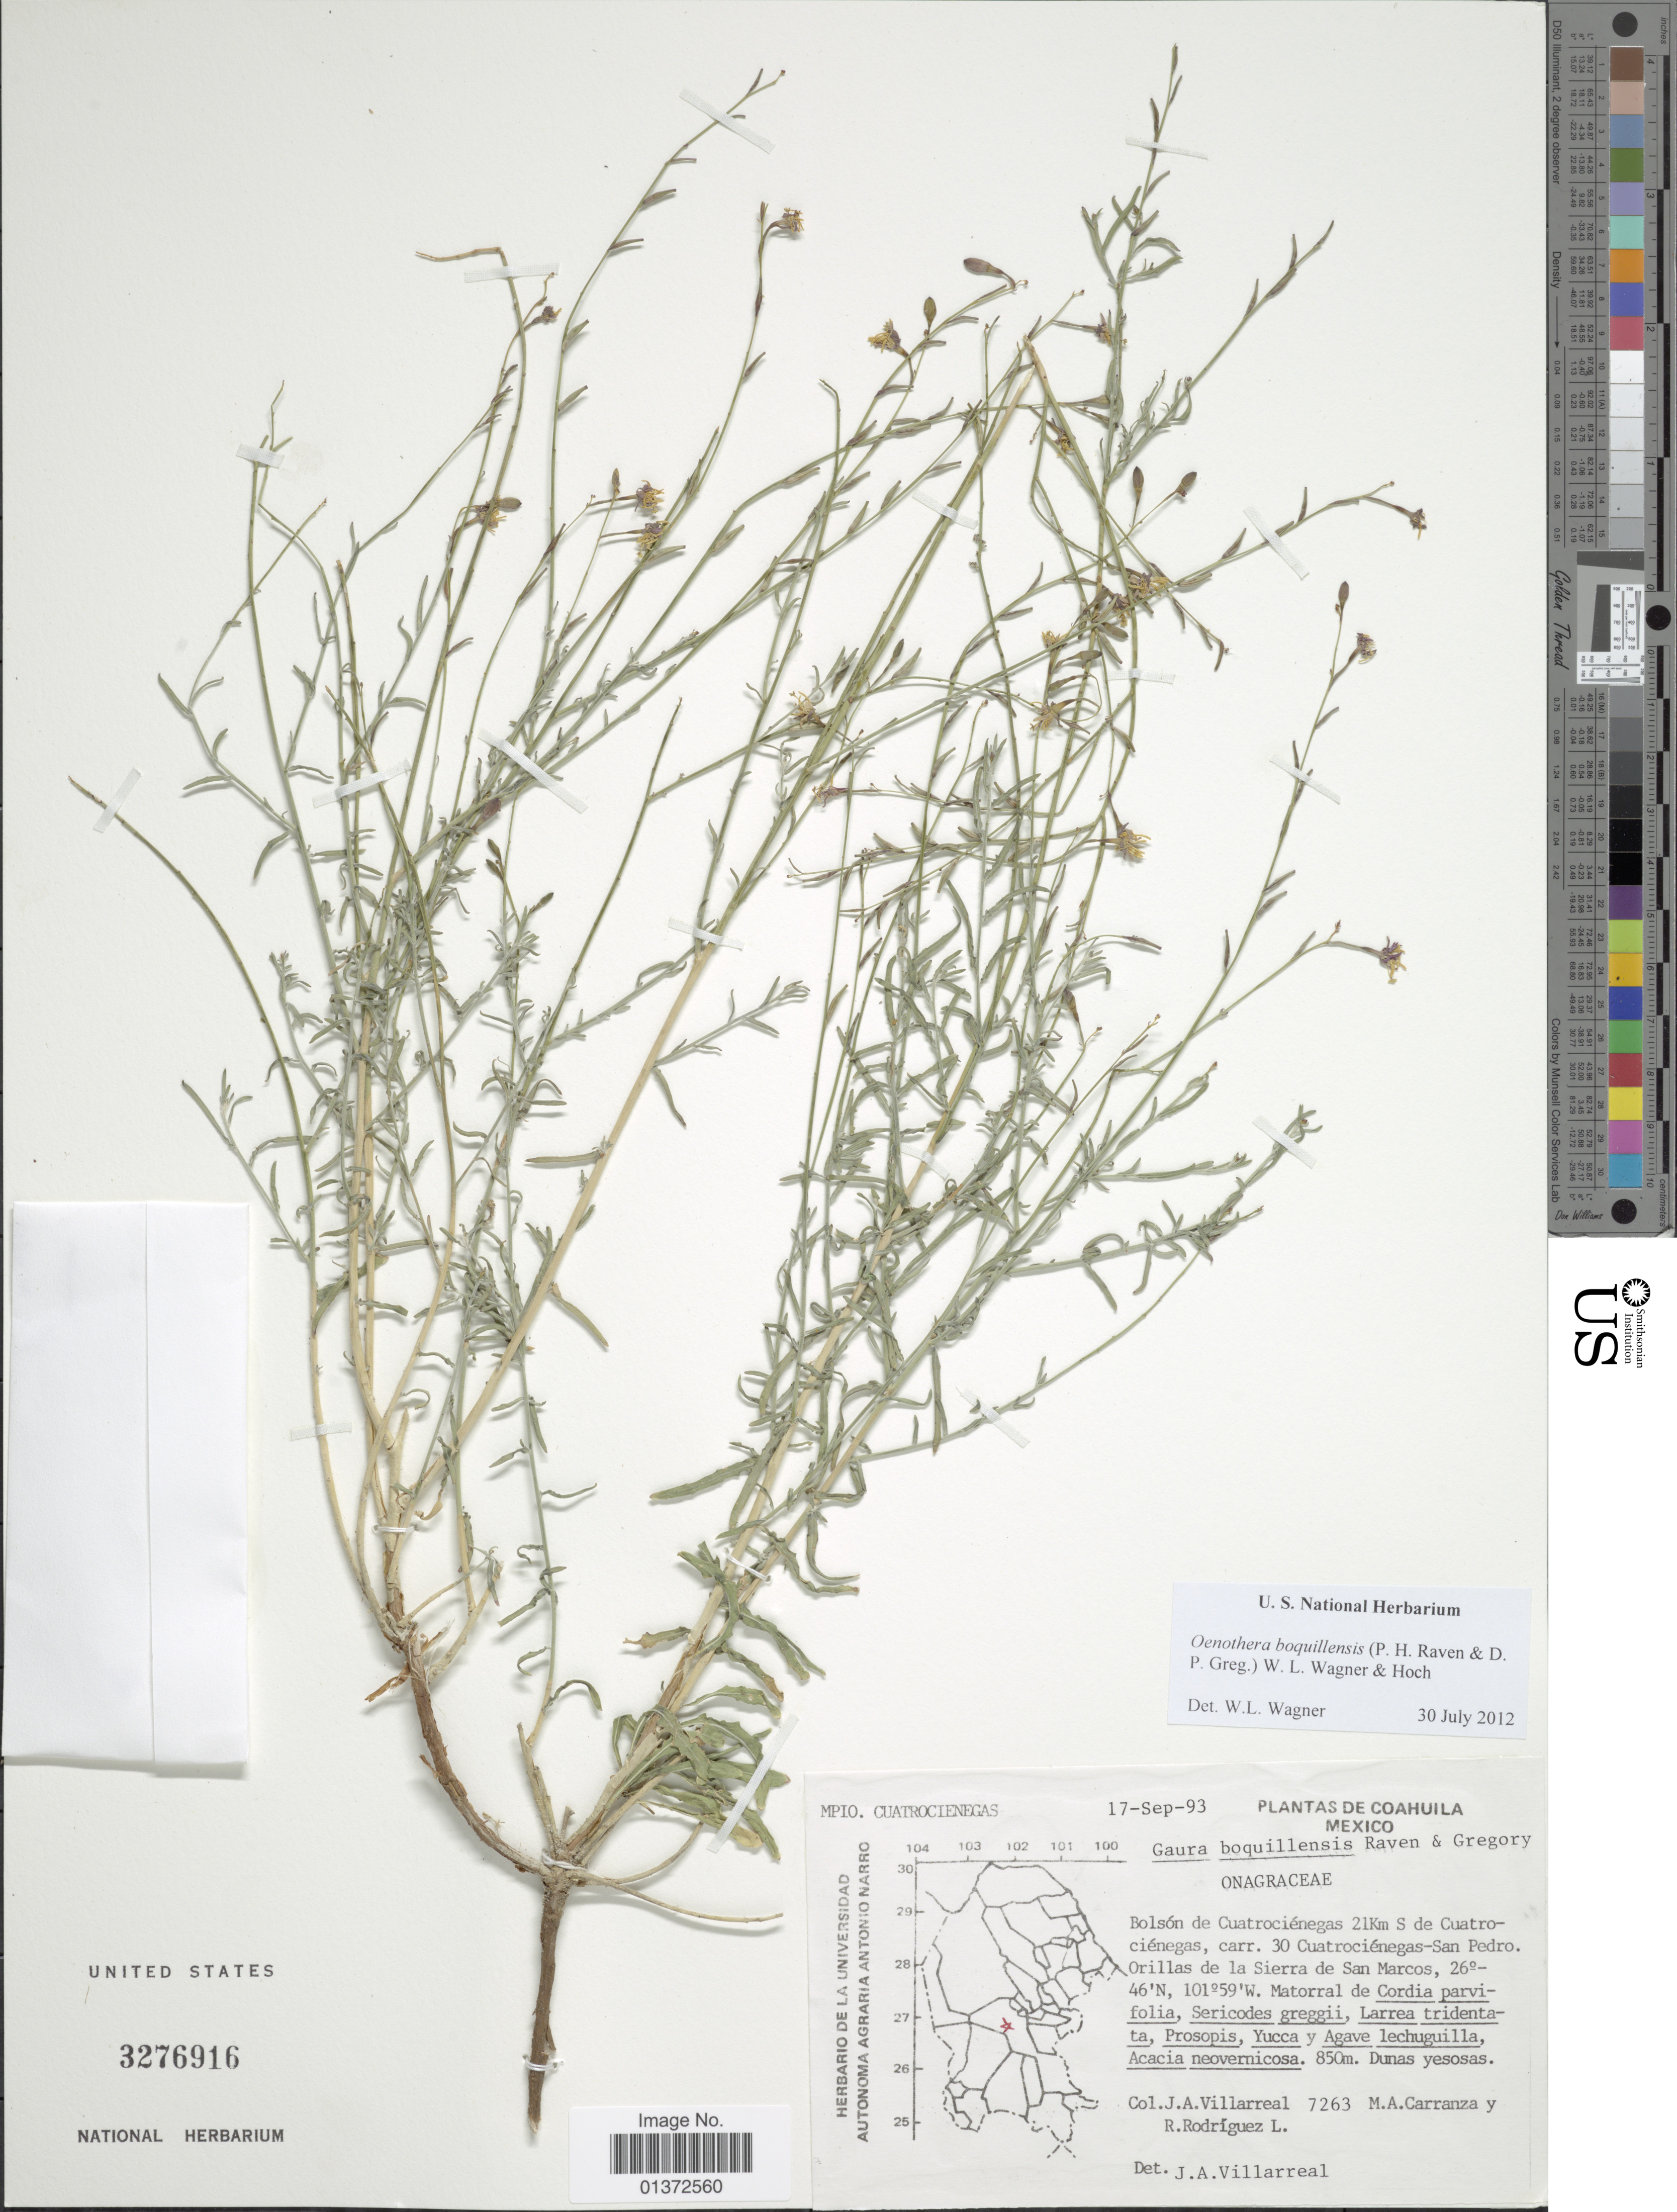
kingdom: Plantae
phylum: Tracheophyta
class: Magnoliopsida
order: Myrtales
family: Onagraceae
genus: Oenothera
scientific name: Oenothera boquillensis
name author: (P.H. Raven & D.P. Greg.) W.L. Wagner & Hoch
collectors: J. Villareal, M. Carranza & R. Rodríguez L.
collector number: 7263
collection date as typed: Transcribed d/m/y: 17/9/93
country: Mexico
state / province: Coahuila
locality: Bolsoón de Cuatrociénegas 21km S de Cuatrociénegas, carr. 30 Cuatrociénegas-San Pedro. Orillas de la Sierra de San Marcos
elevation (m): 850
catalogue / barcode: US 3276916